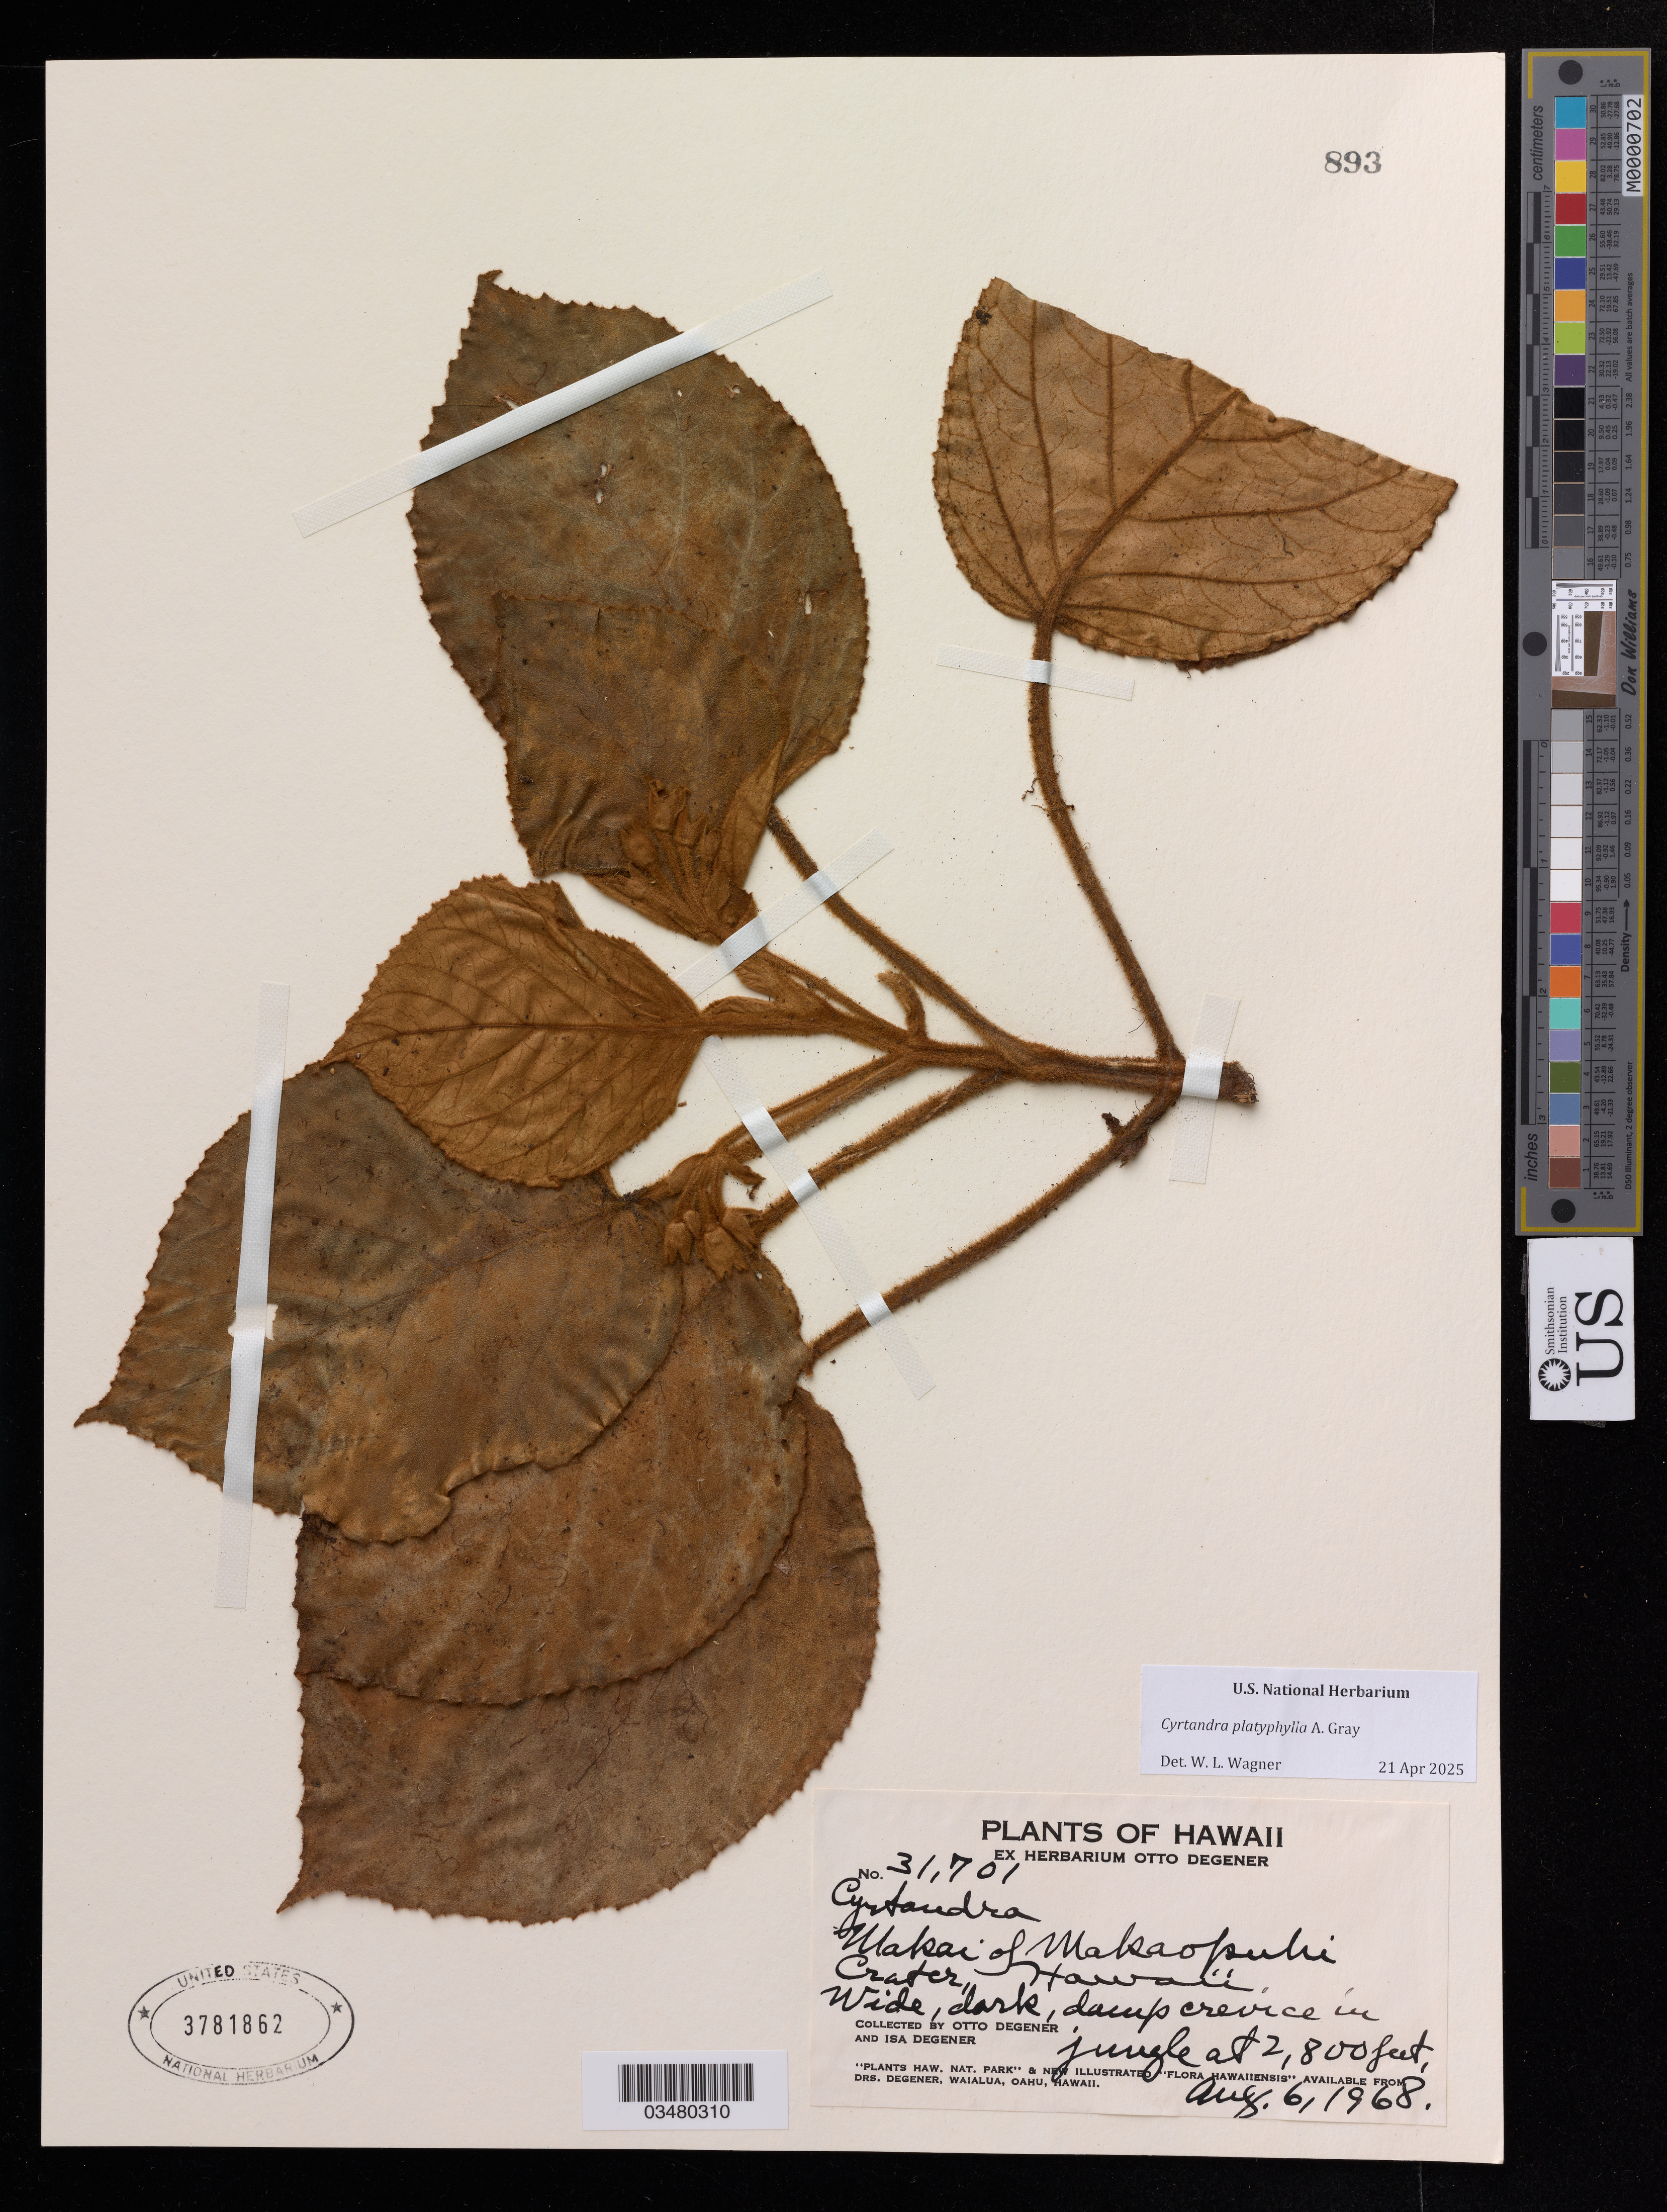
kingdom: Plantae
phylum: Tracheophyta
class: Magnoliopsida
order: Lamiales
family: Gesneriaceae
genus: Cyrtandra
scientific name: Cyrtandra platyphylla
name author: A. Gray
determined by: Wagner, W. L., (BOT), Smithsonian Institution - National Museum of Natural History (UNITED STATES)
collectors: O. Degener & I. Degener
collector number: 31701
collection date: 1968-08-06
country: United States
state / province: Hawaii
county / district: Hawaii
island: Hawaii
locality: Makai of Makaopulu Crater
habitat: Jungle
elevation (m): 853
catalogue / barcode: US 3781862